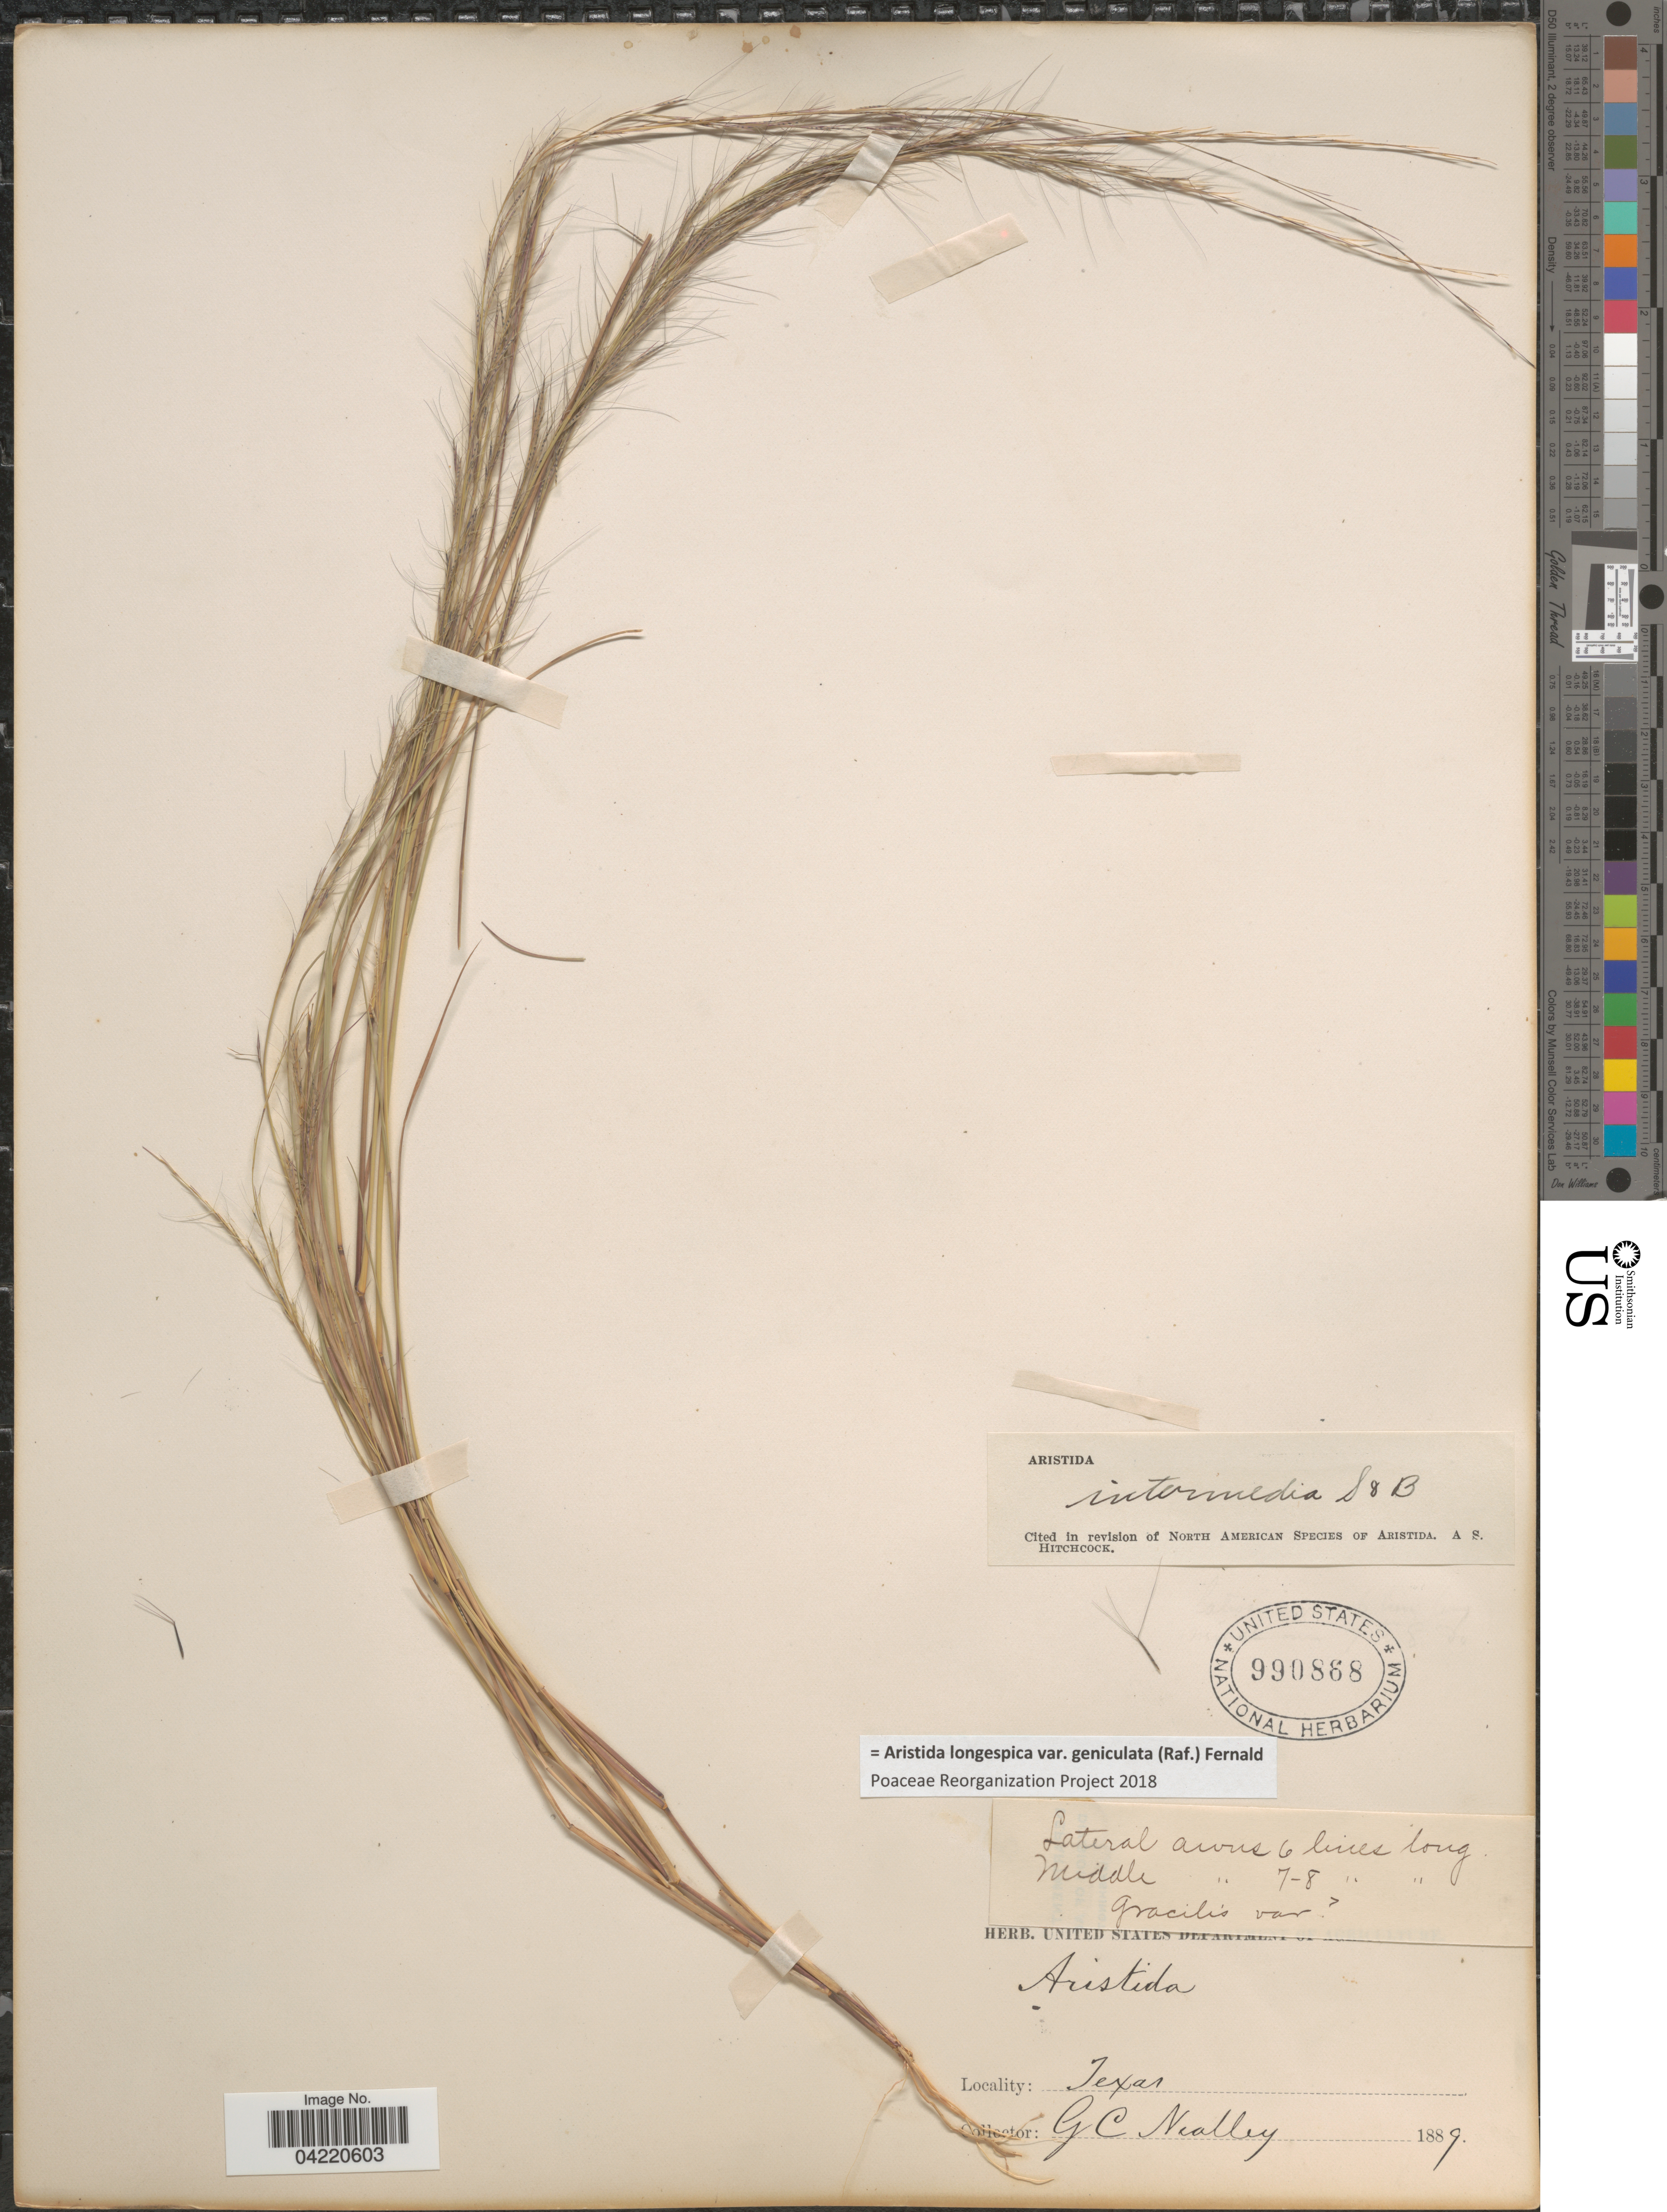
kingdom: Plantae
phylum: Tracheophyta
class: Liliopsida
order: Poales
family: Poaceae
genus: Aristida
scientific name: Aristida longespica var. geniculata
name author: (Raf.) Fernald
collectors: G. C. Nealley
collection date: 1889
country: United States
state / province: Texas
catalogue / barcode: US 990868